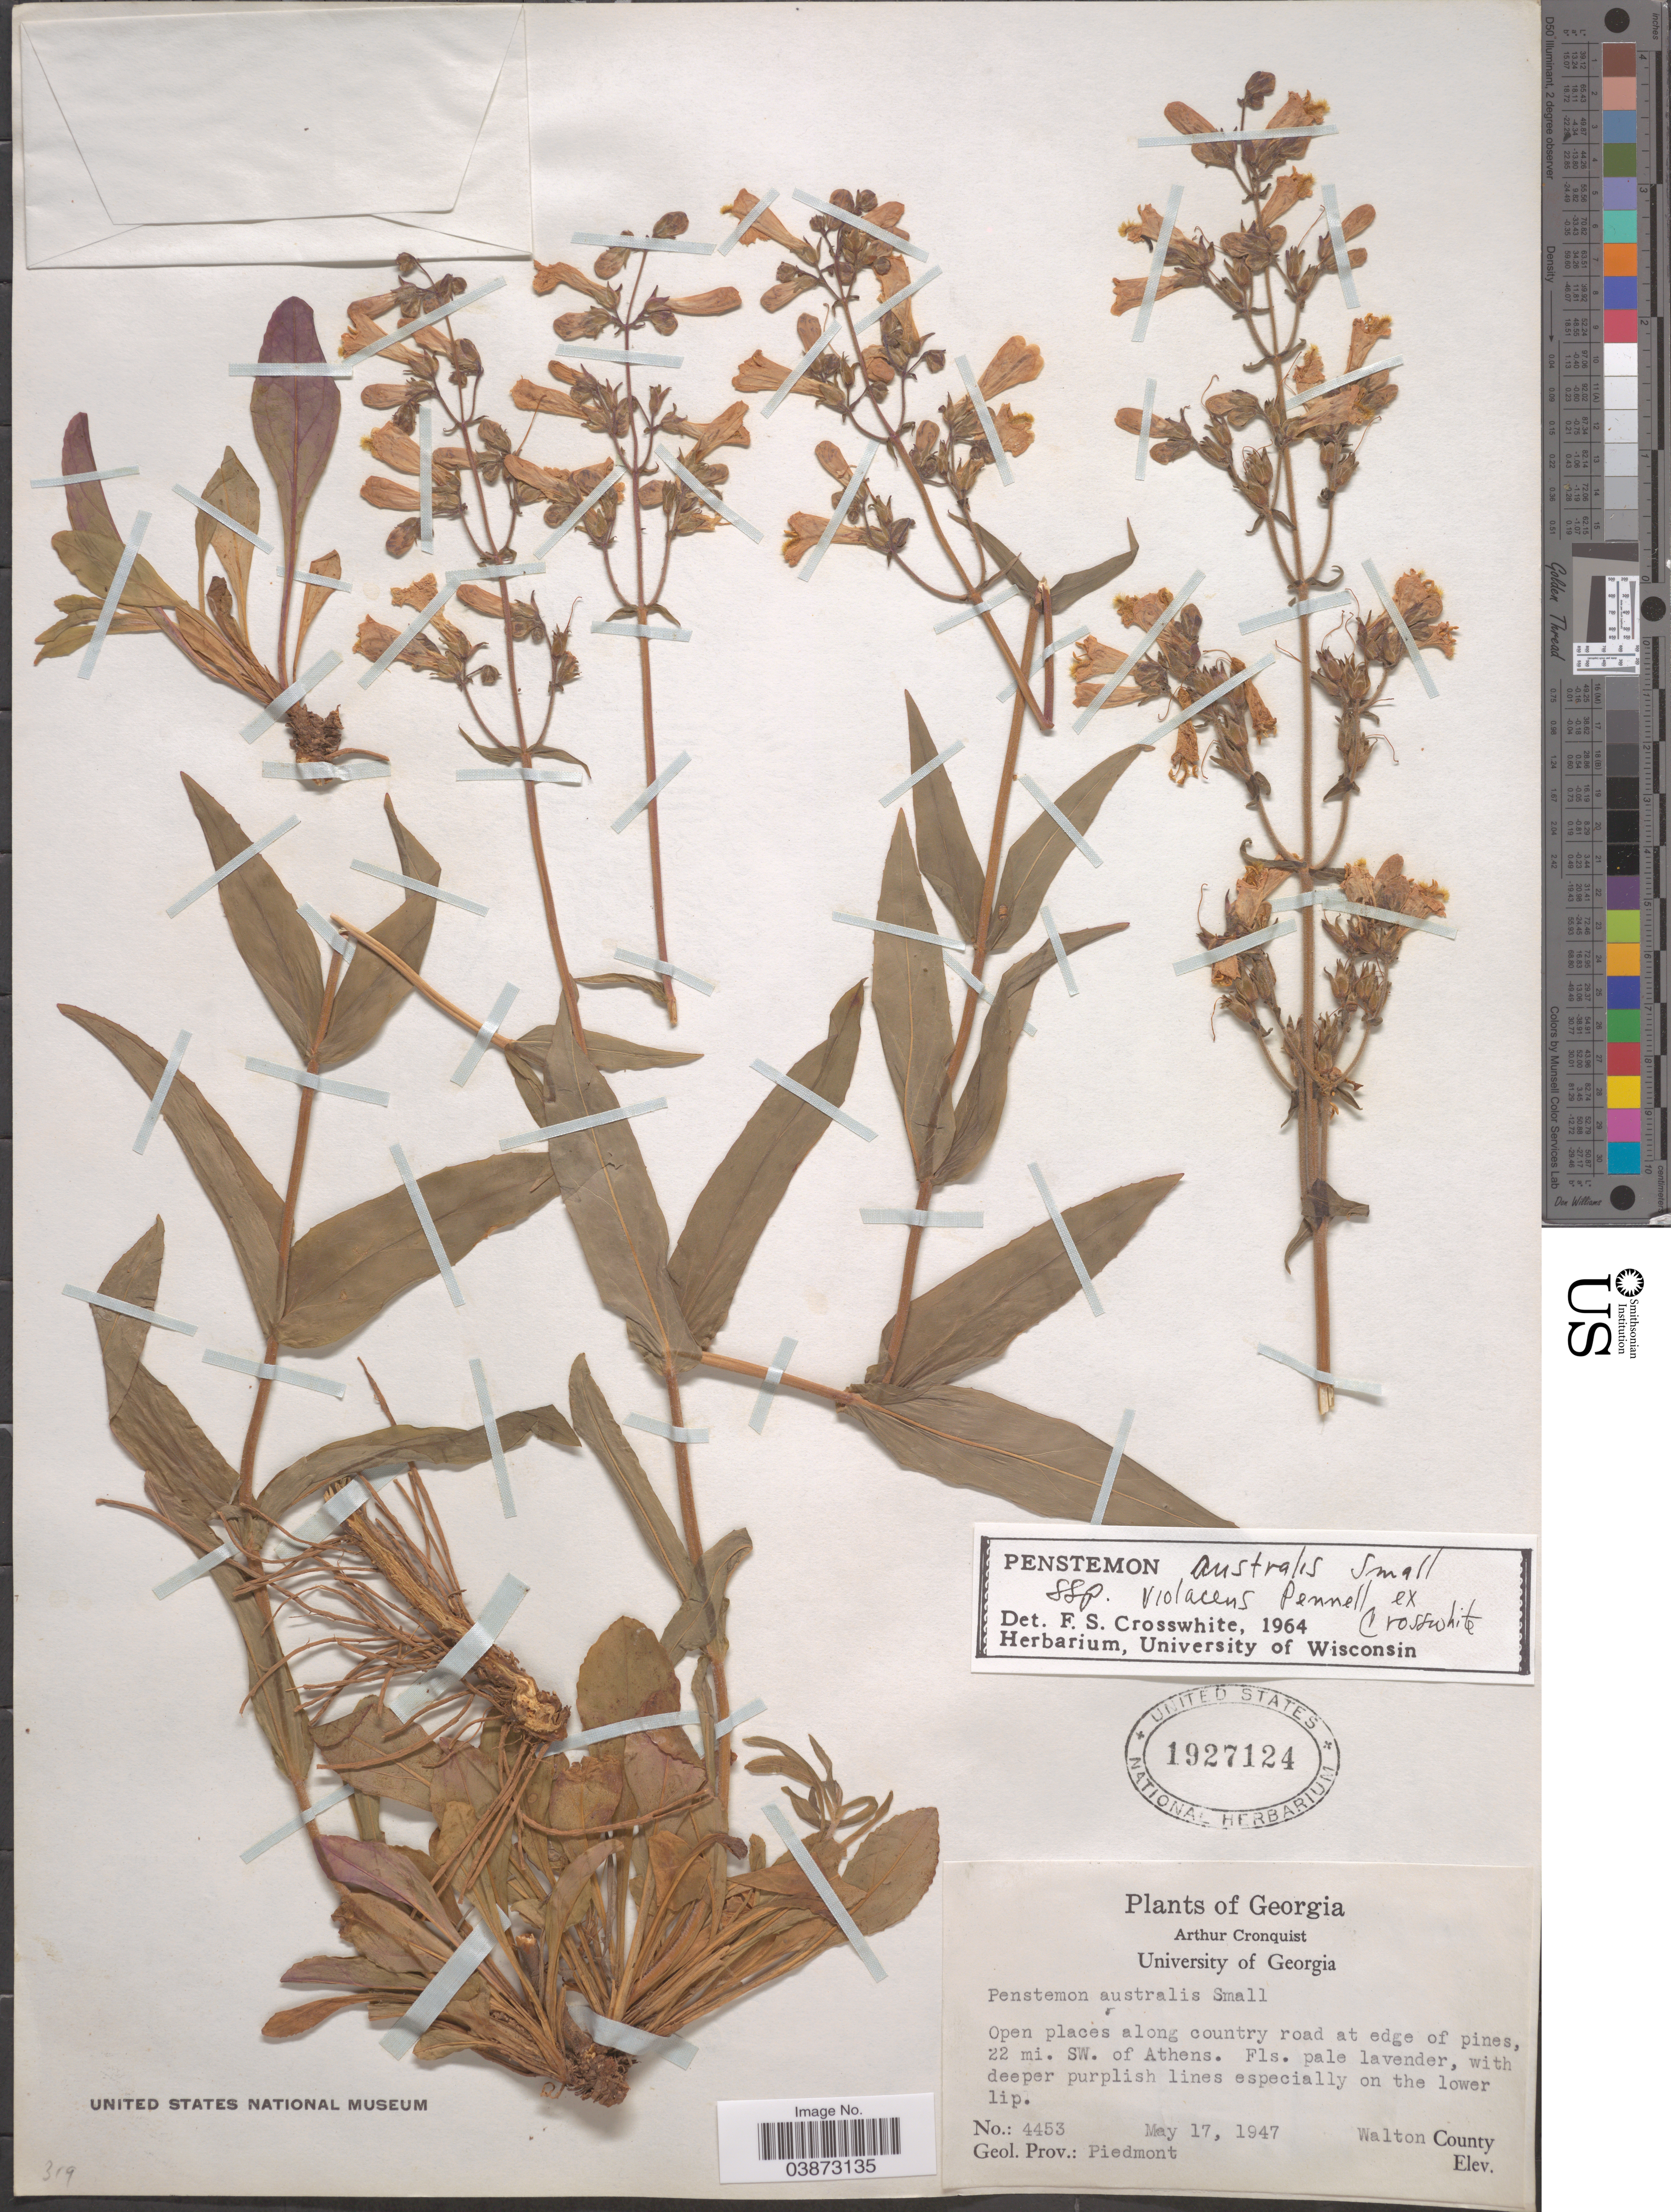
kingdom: Plantae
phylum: Tracheophyta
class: Magnoliopsida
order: Lamiales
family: Plantaginaceae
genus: Penstemon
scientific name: Penstemon australis subsp. violaceus Pennell ex Crosswh. susp. nov. ined.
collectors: A. J. Cronquist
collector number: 4453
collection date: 1947-05-17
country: United States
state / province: Georgia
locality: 22 mi. SW. of Athens. Geol. Prov.: Piedmont. Walton County.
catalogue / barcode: US 1927124